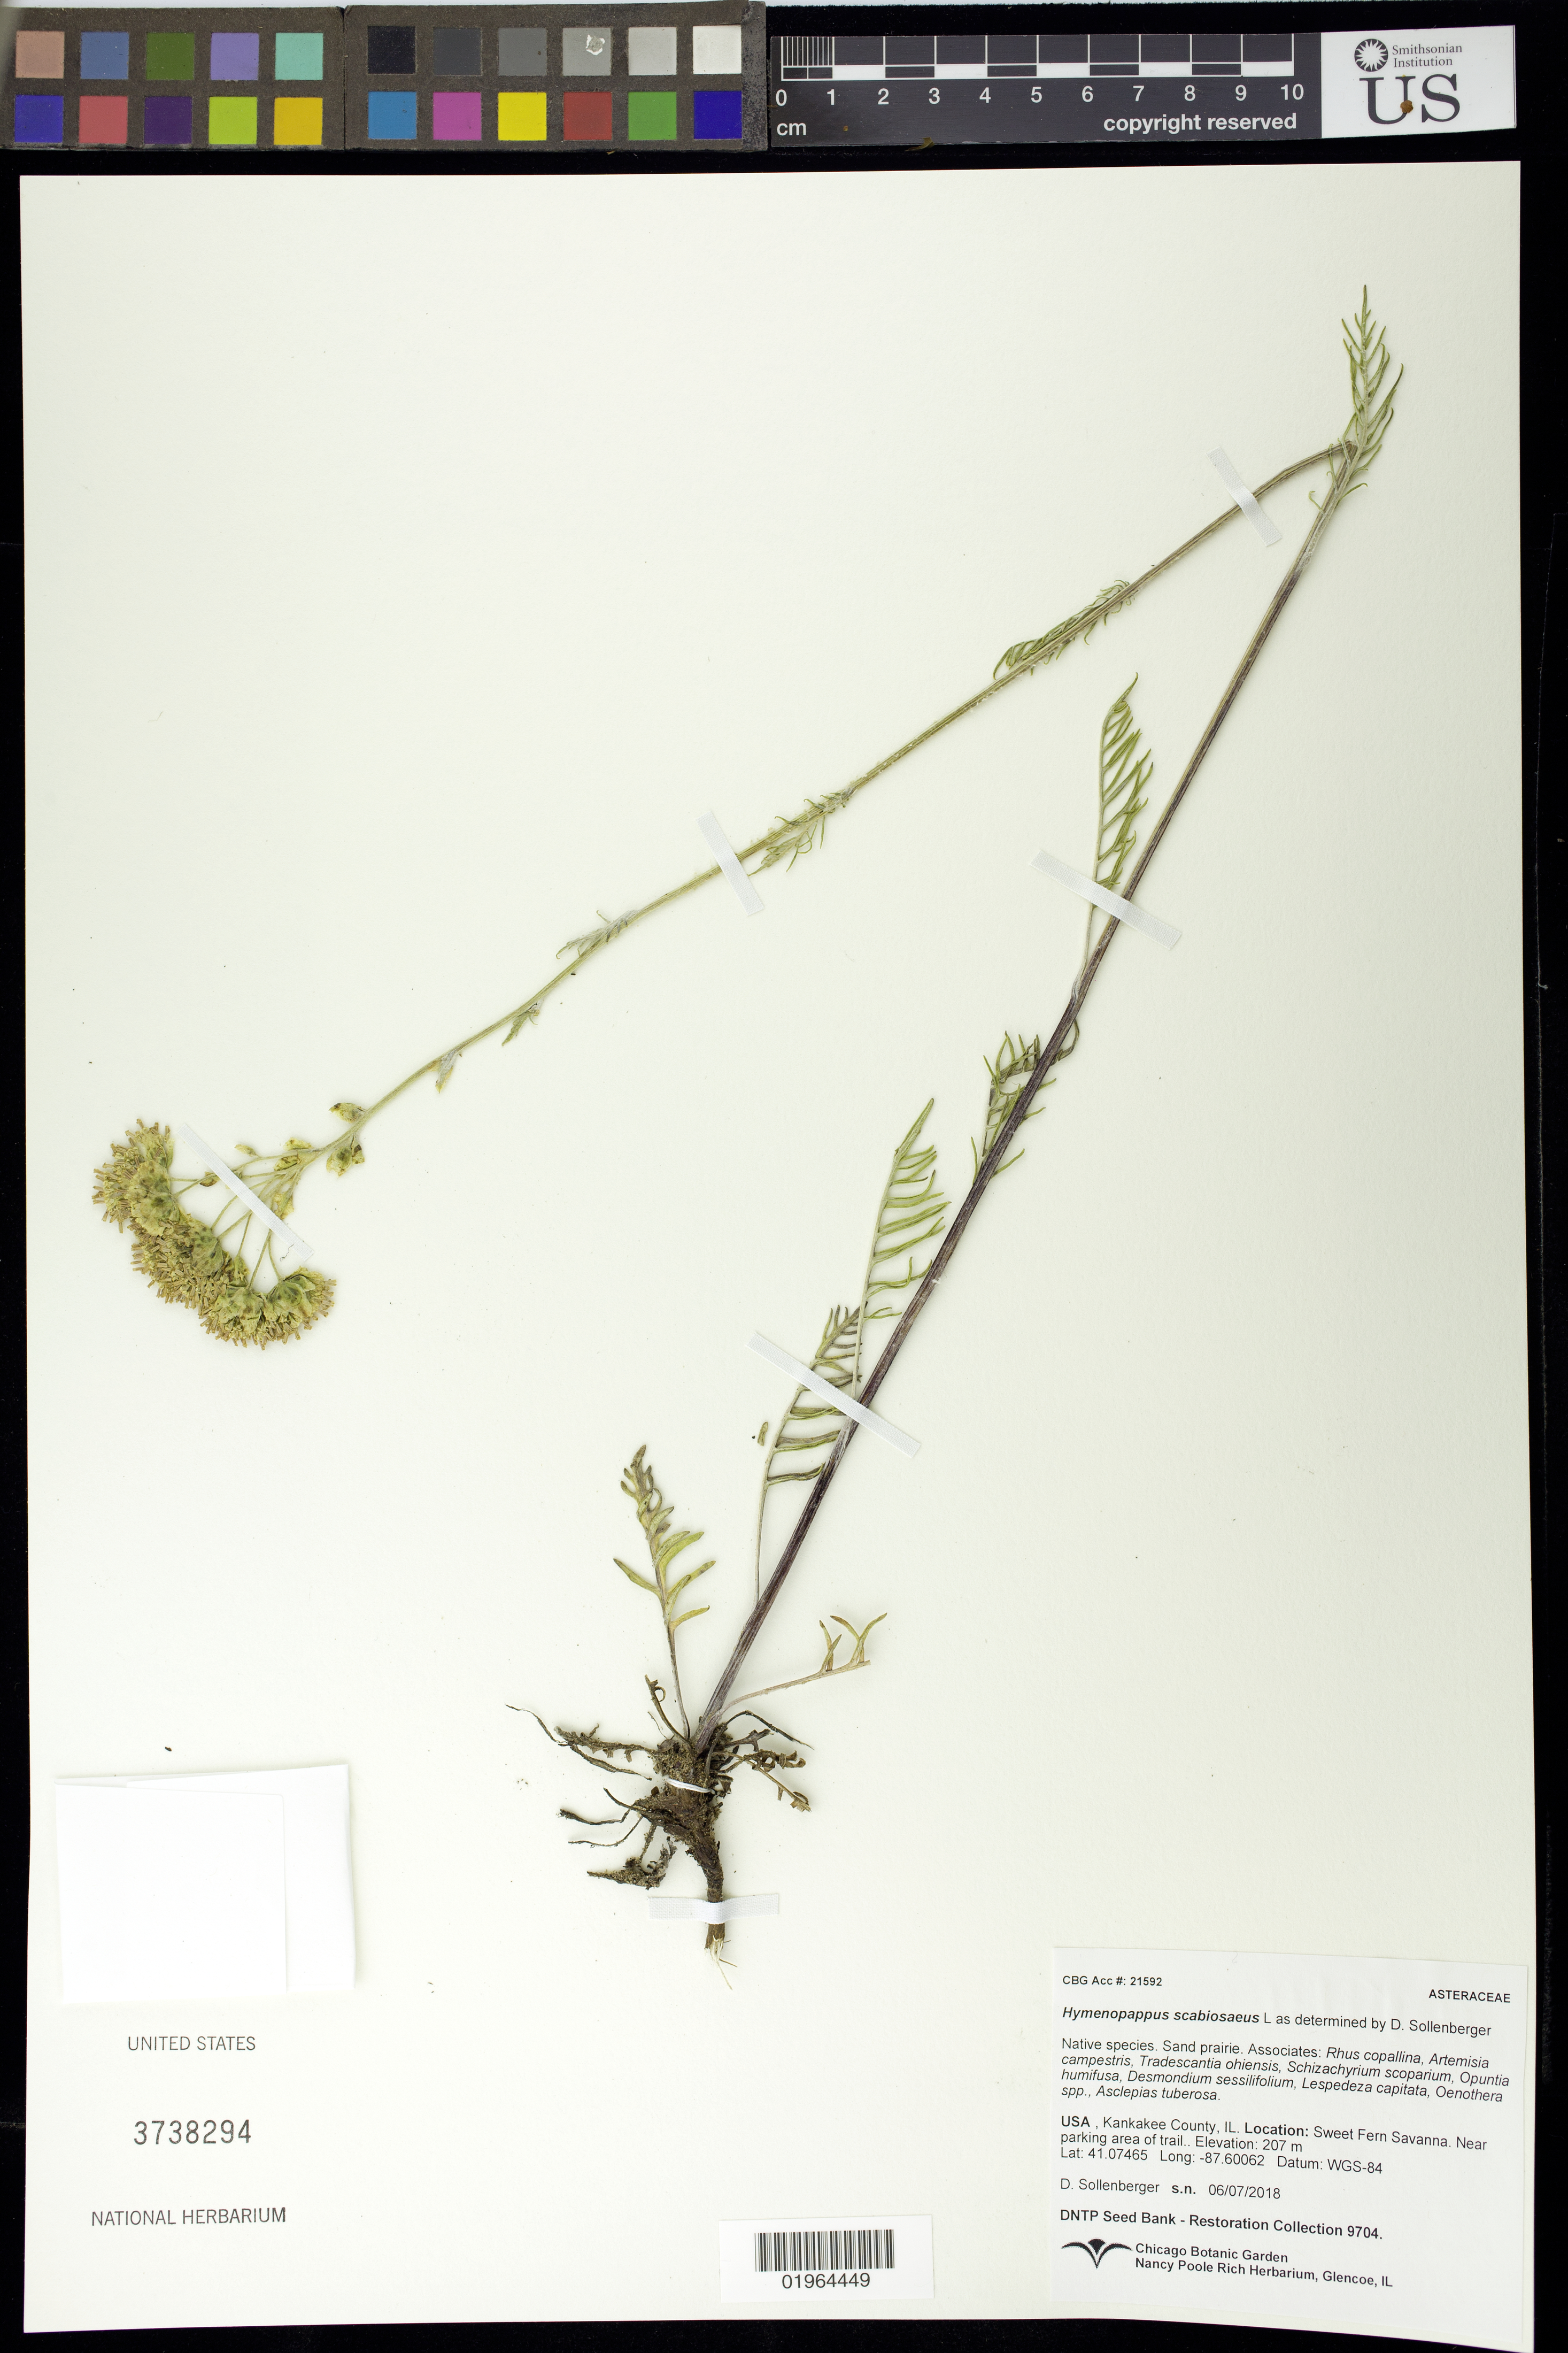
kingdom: Plantae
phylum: Tracheophyta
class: Magnoliopsida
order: Asterales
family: Asteraceae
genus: Hymenopappus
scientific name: Hymenopappus scabiosaeus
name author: L'Hér.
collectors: D. Sollenberger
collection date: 2018-06-07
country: United States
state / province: Illinois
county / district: Kankakee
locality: Sweet Fern Savanna, near parking area of trail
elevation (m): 207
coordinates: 41.07465, -87.60062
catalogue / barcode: US 3738294